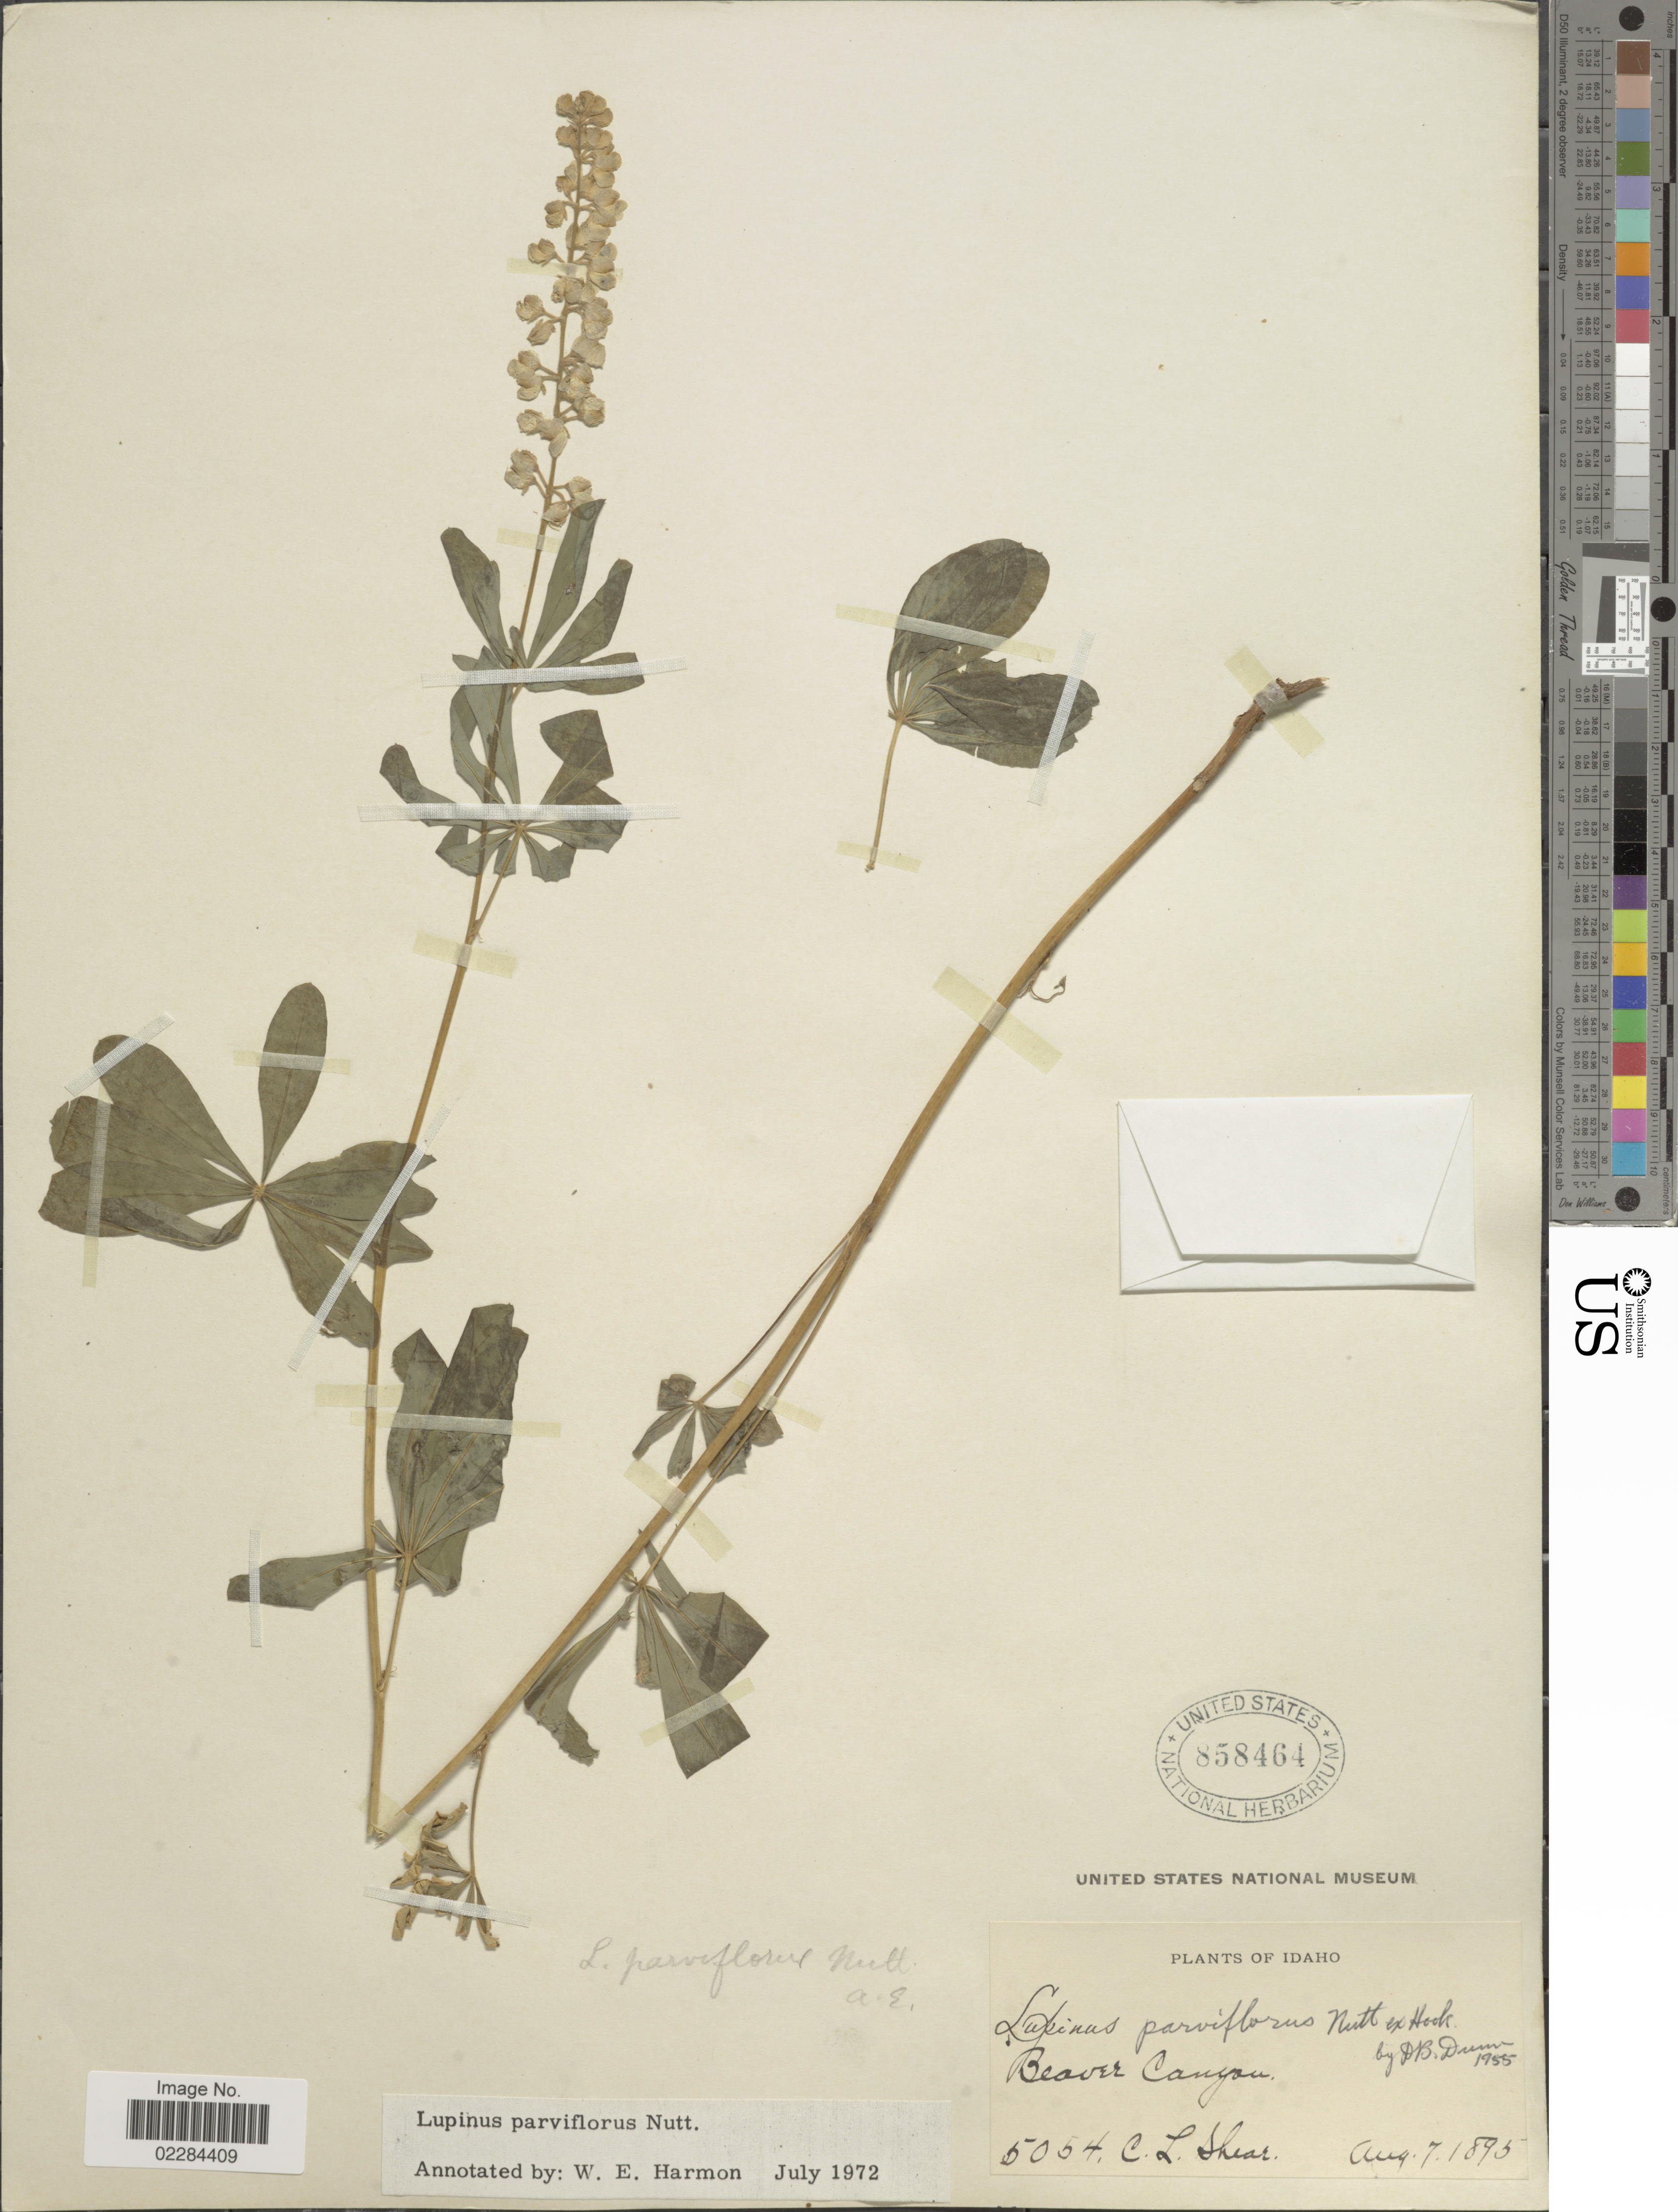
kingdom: Plantae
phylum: Tracheophyta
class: Magnoliopsida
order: Fabales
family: Fabaceae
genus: Lupinus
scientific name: Lupinus argenteus var. parviflorus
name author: (Nutt. ex Hook. & Arn.) C.L. Hitchc.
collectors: C. L. Shear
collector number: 5054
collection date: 1895-08-07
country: United States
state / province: Idaho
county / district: Nez Perce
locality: Beaver Canyon.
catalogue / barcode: US 858464